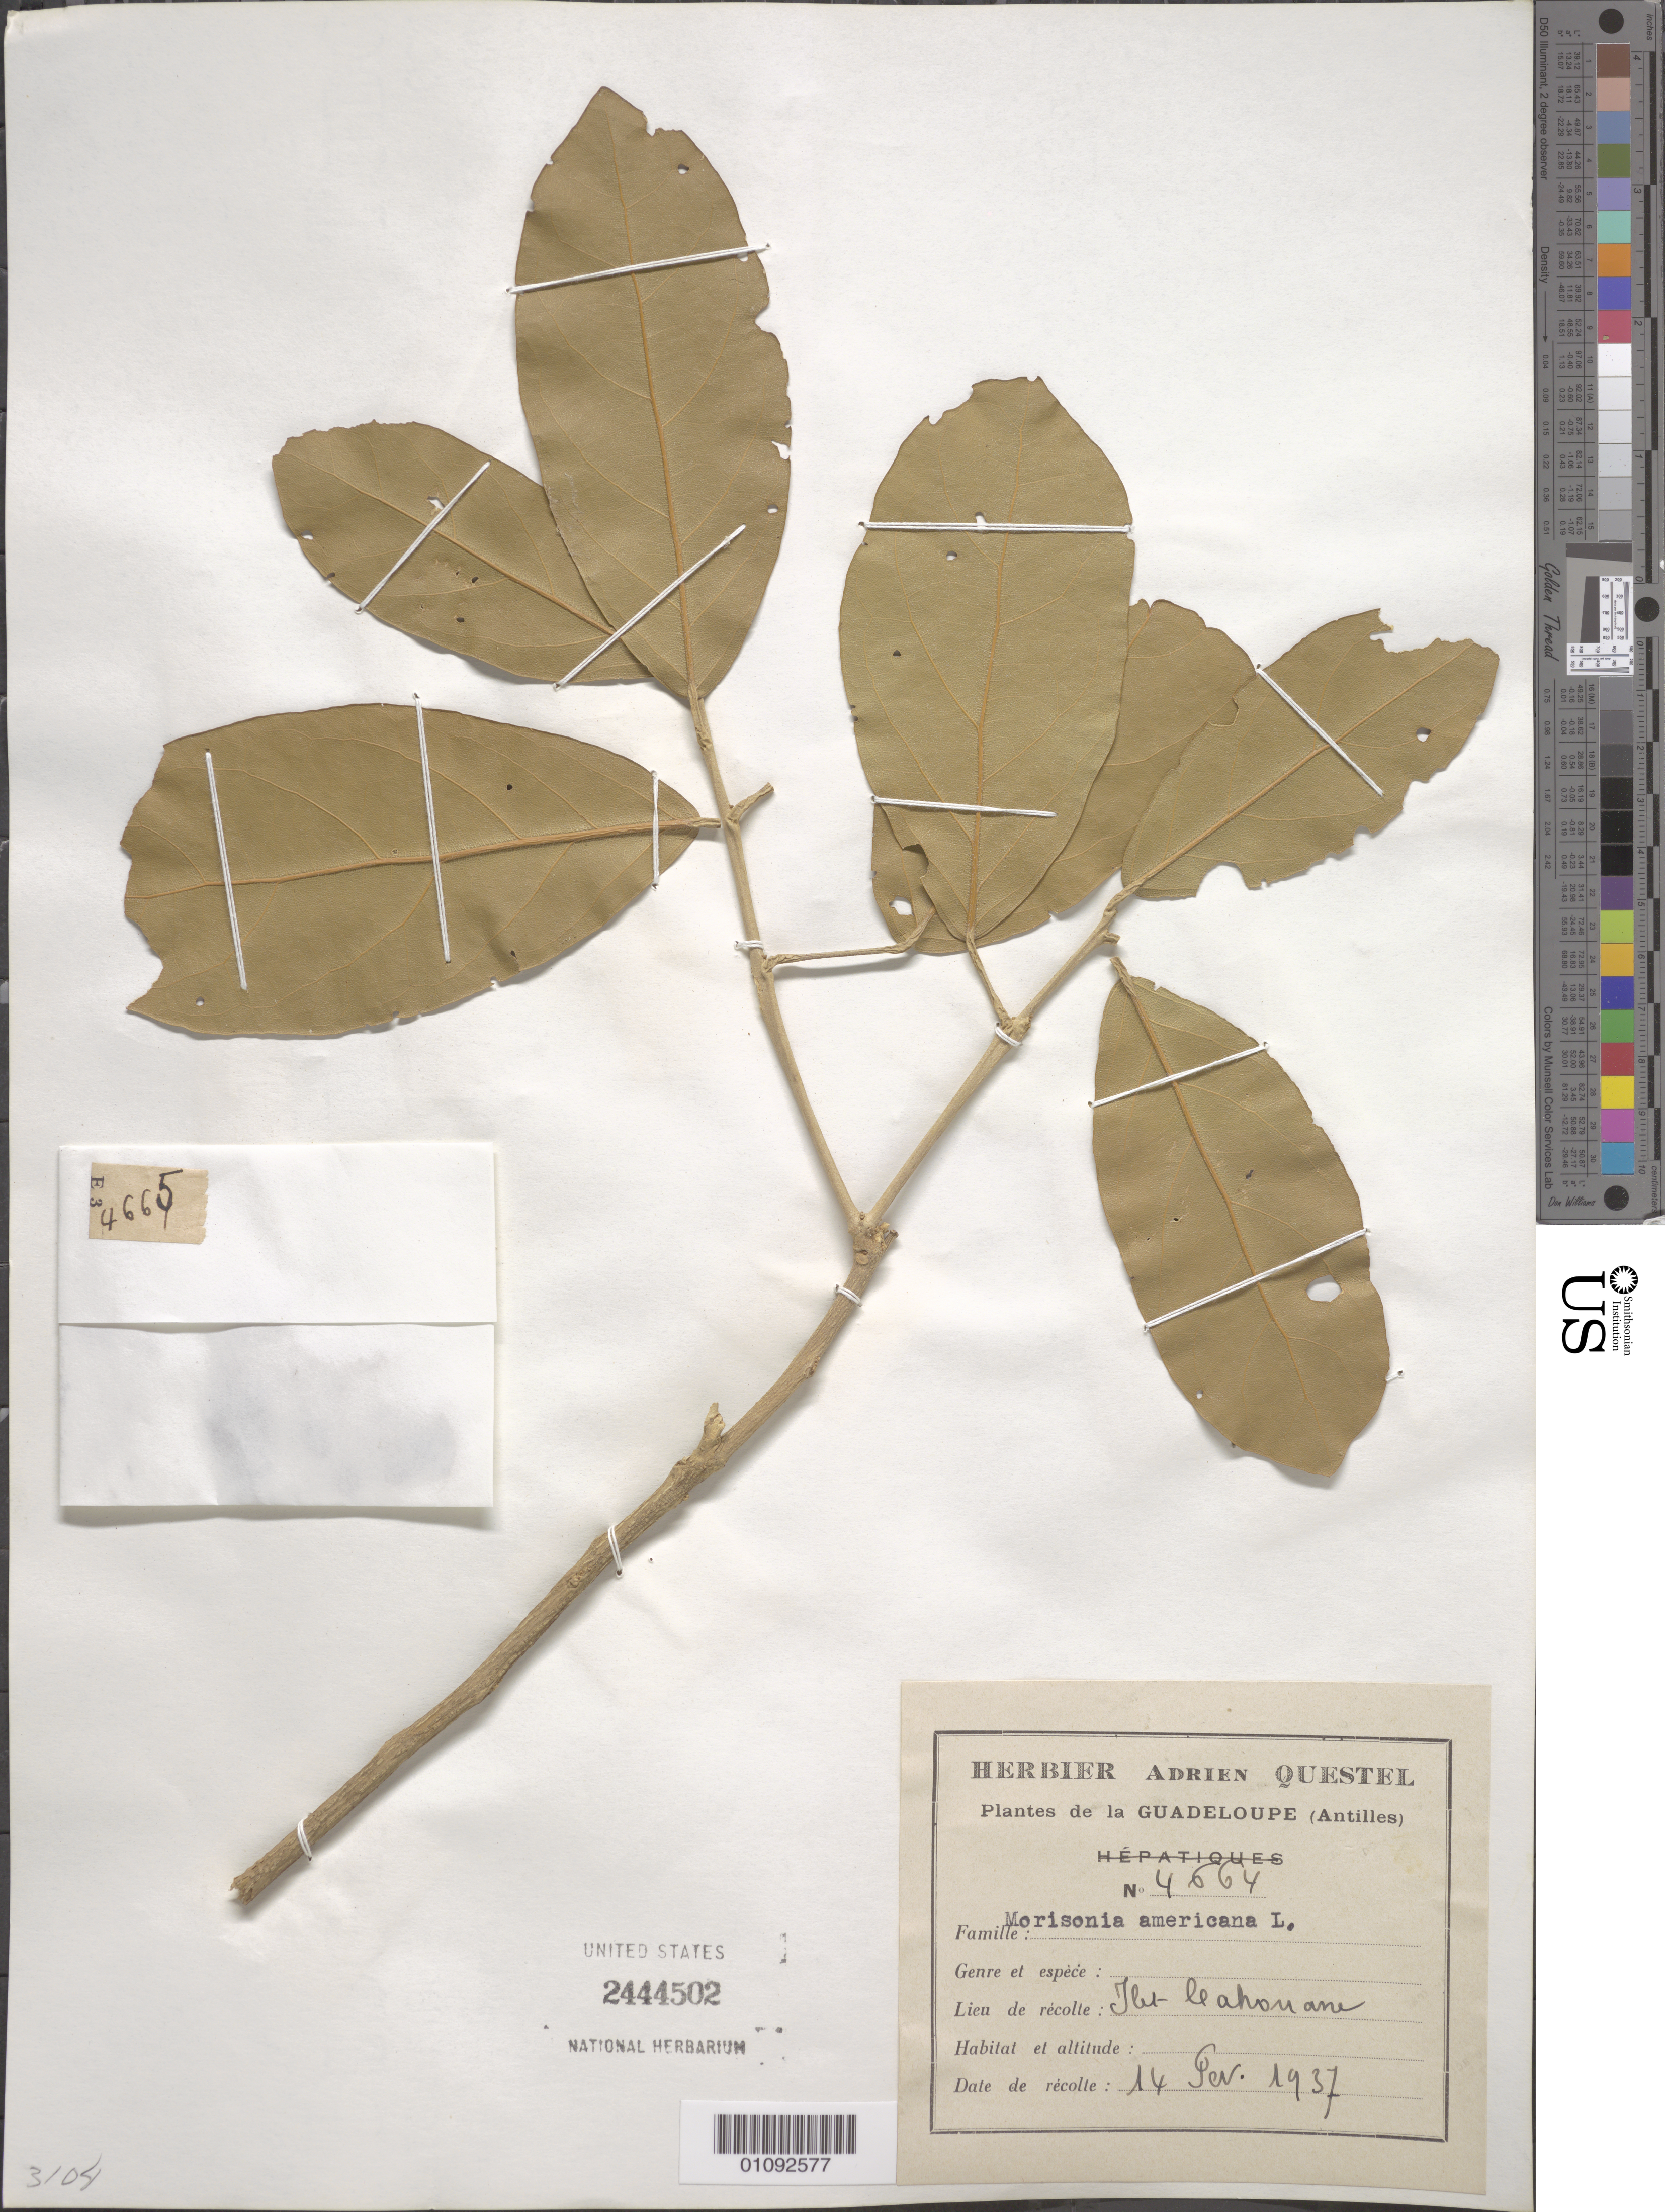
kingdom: Plantae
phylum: Tracheophyta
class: Magnoliopsida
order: Brassicales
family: Capparaceae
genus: Morisonia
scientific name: Morisonia americana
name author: L.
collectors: A. Questel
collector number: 4664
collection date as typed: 14 Feb 1937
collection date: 1937-02-14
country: Guadeloupe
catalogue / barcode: US 2444502